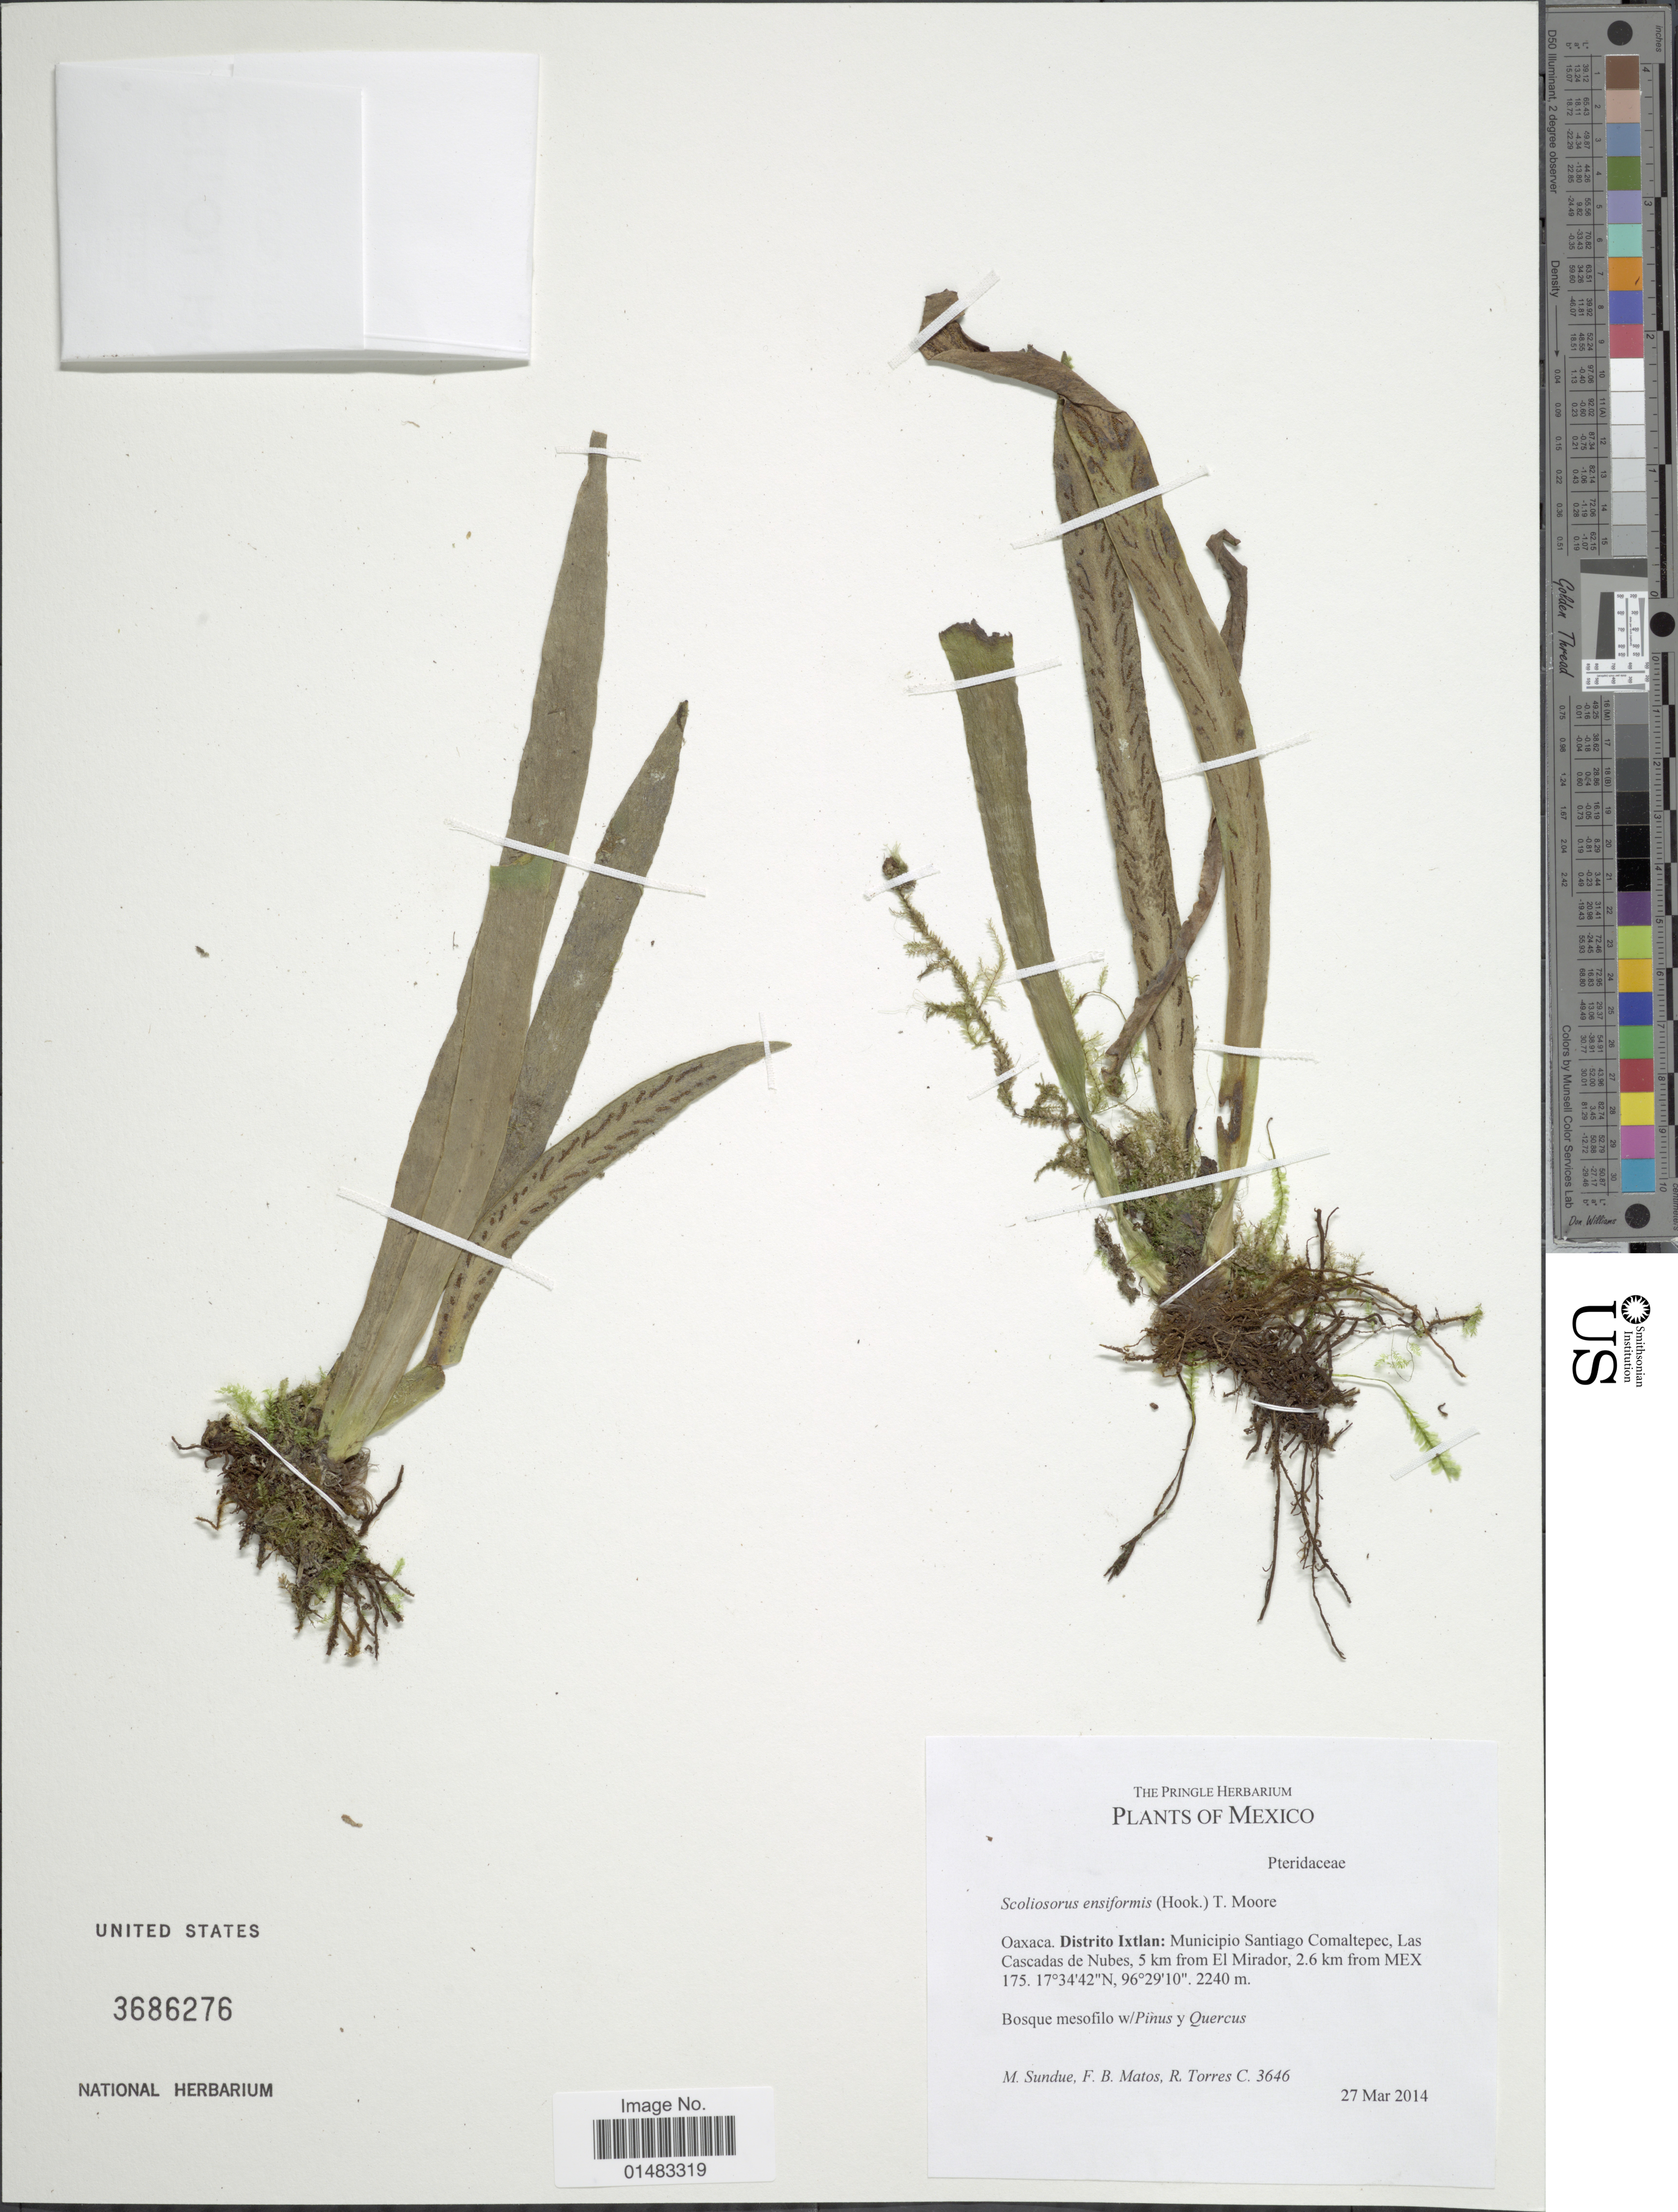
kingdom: Plantae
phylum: Tracheophyta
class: Polypodiopsida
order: Polypodiales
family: Pteridaceae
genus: Scoliosorus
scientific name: Scoliosorus ensiformis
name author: (Hook.) T. Moore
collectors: M. Sundue, F. Matos & R. Torres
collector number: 3646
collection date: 2014-03-27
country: Mexico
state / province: Oaxaca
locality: Distrito Ixtlan: Muncipio Santiago Comalepec, Las Cascadas de Nubes, 5 km form El Mirador, 2.6 km from MEX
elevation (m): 2240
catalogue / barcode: US 3686276